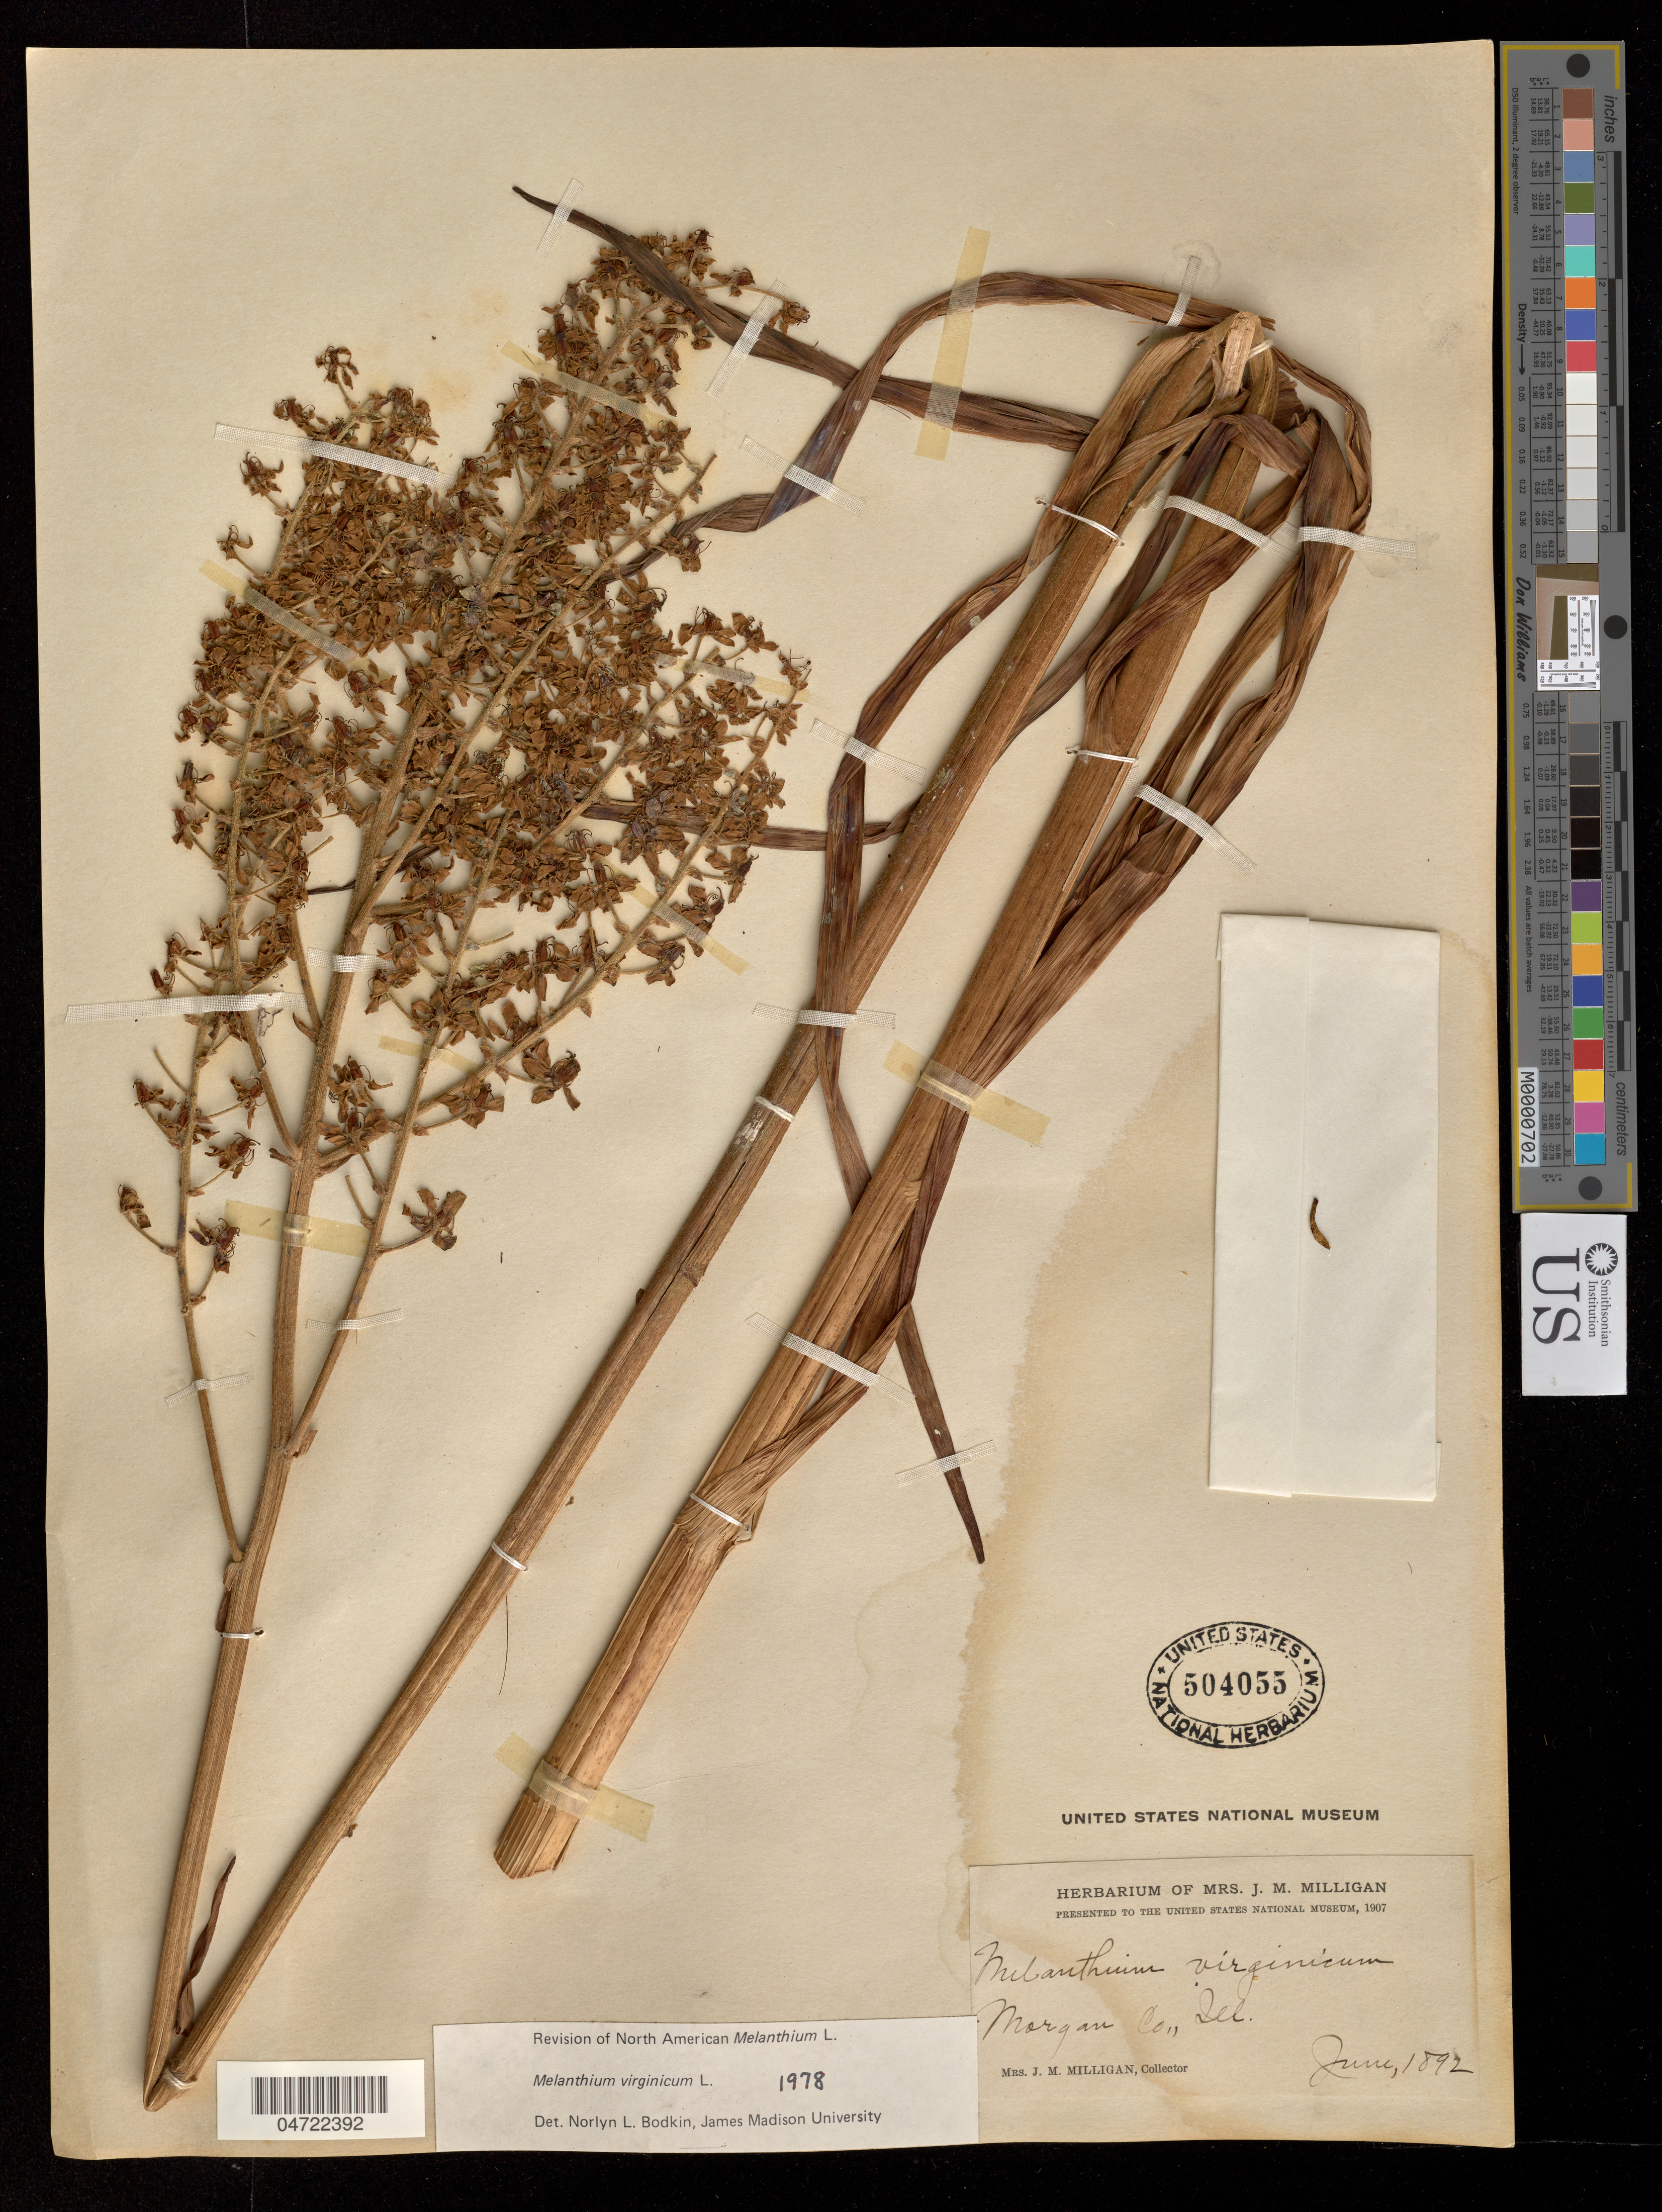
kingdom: Plantae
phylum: Tracheophyta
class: Liliopsida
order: Liliales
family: Melanthiaceae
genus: Melanthium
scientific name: Melanthium virginicum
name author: L.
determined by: Bodkin, N. L.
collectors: J. Milligan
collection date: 1892-06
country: United States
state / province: Illinois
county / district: Morgan County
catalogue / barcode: US 504055